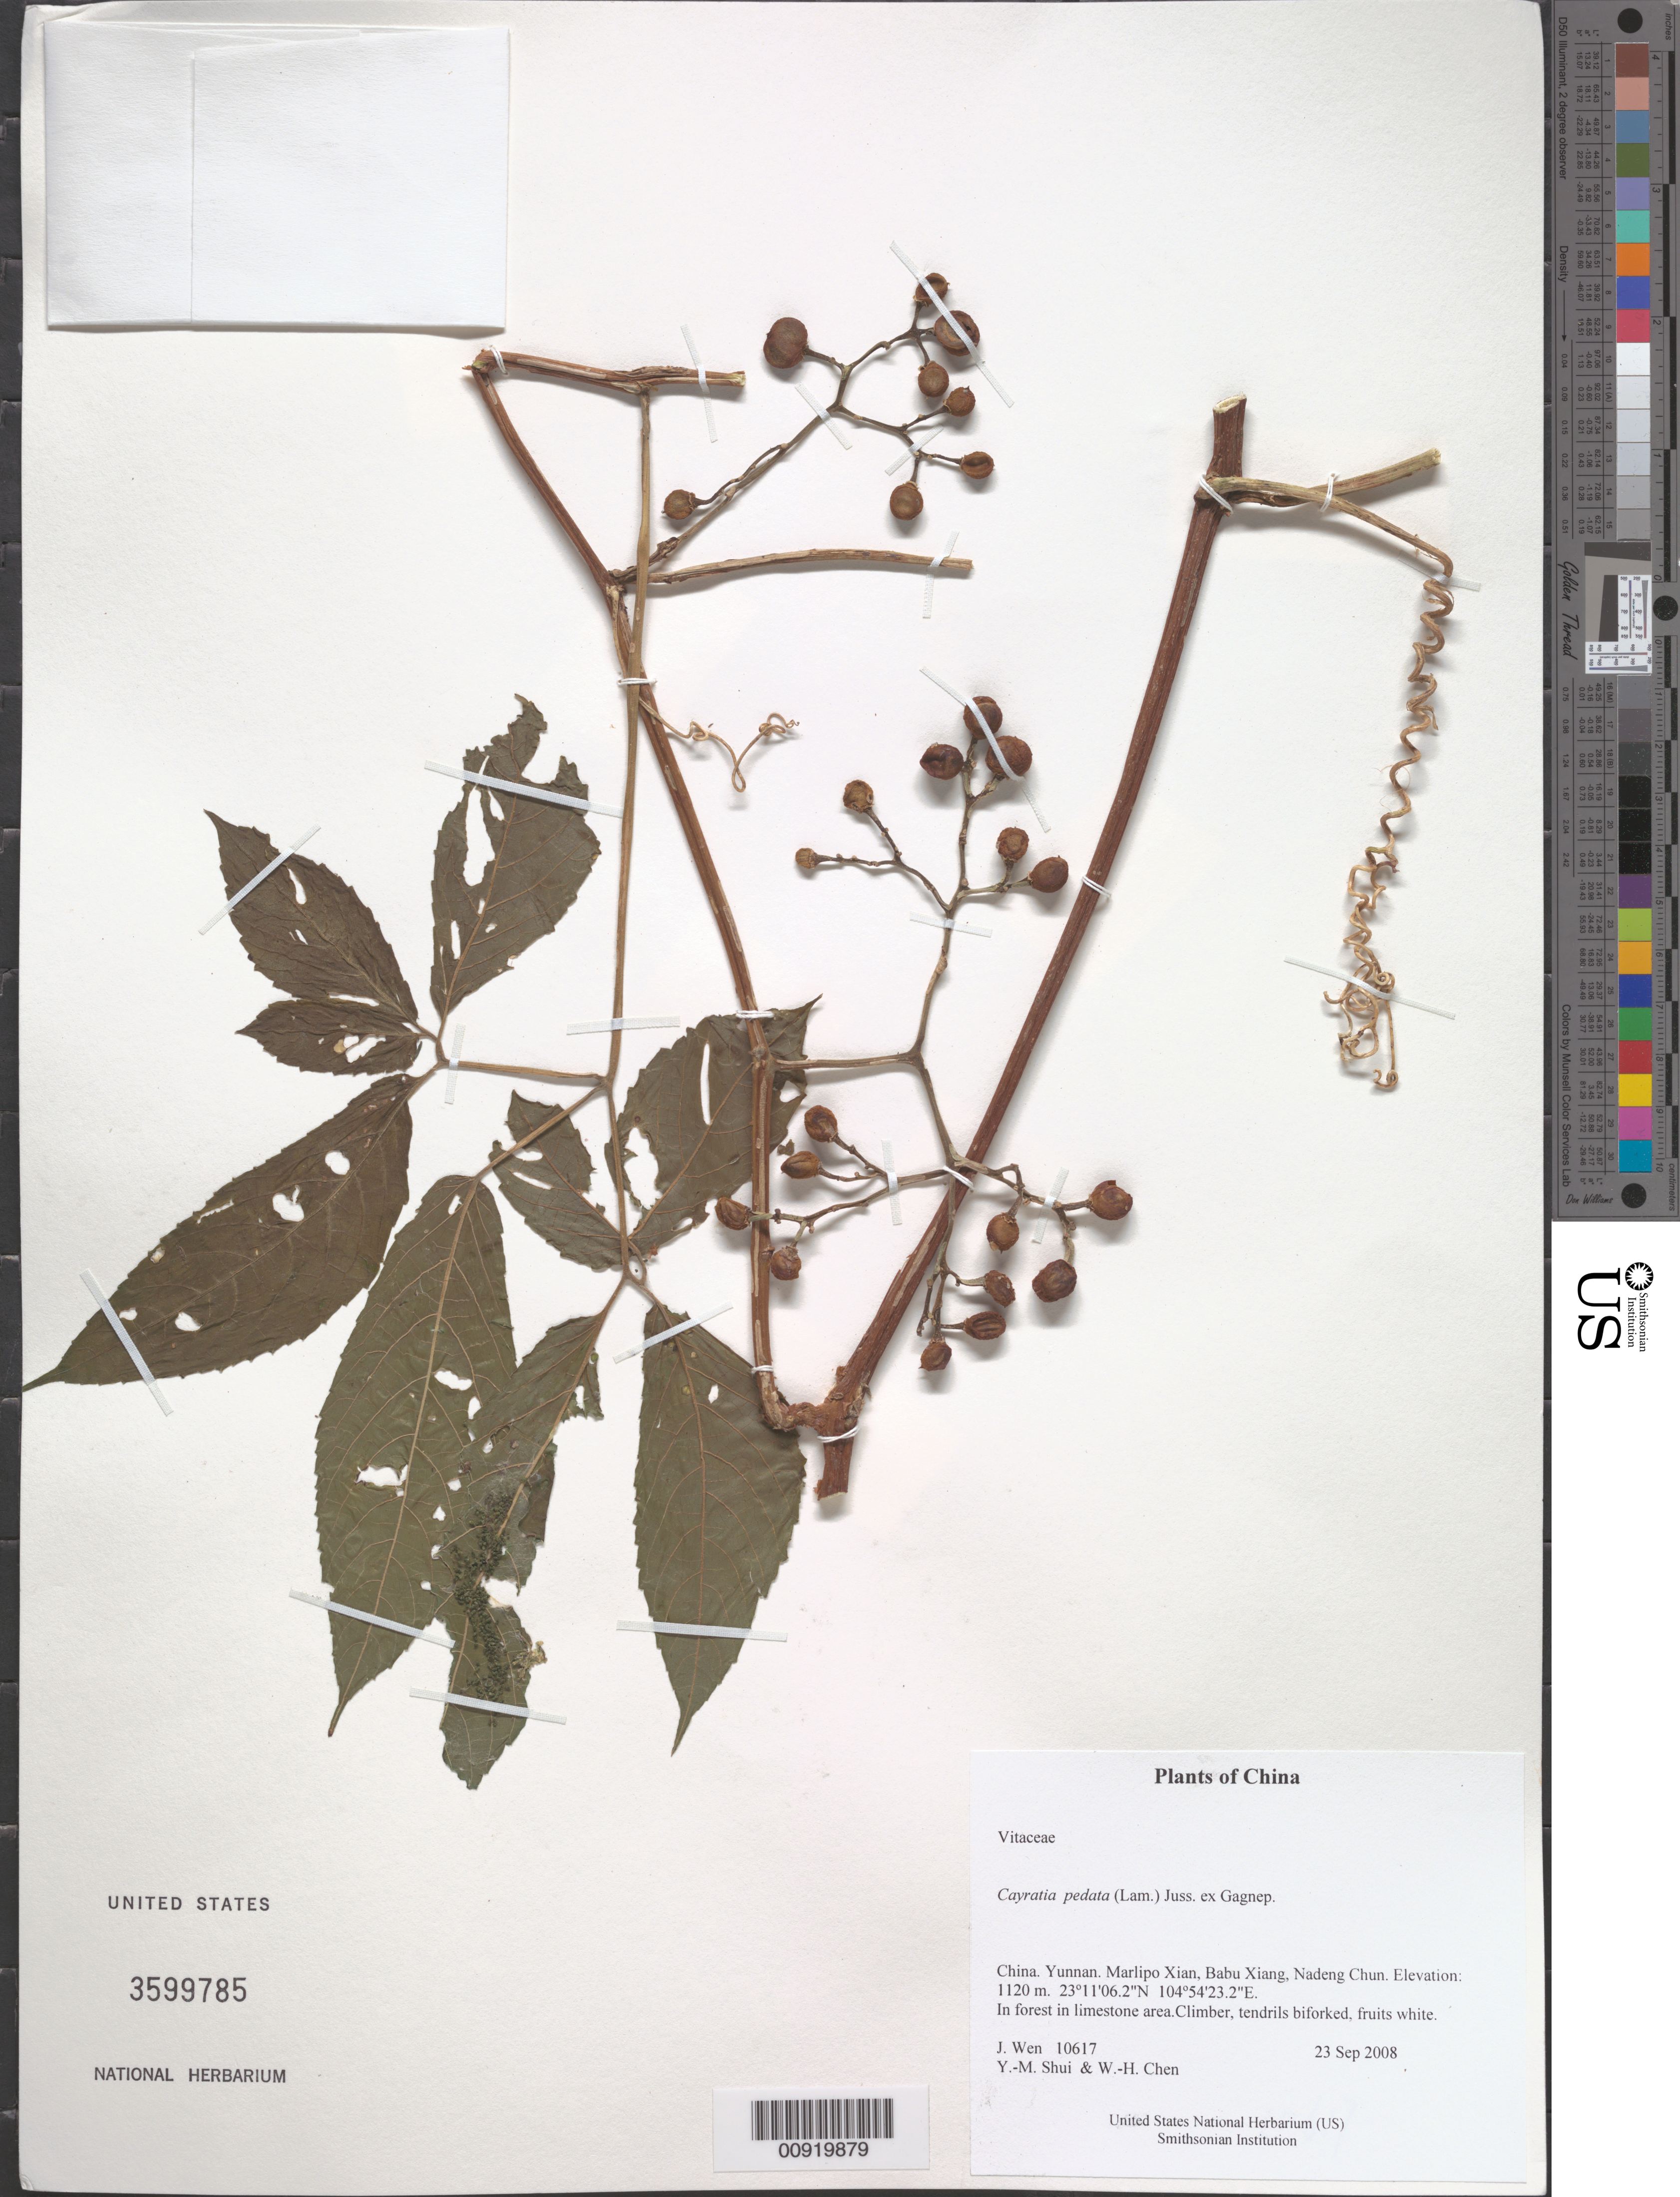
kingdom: Plantae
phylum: Tracheophyta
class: Magnoliopsida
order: Vitales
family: Vitaceae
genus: Cayratia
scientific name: Cayratia pedata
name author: (Lour.) Gagnep.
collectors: J. Wen, Y. Shui & W. Chen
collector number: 10617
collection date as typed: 23 Sep 2008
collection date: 2008-09-23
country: China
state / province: Yunnan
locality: Marlipo Xian, Babu Xiang, Nadeng Chun.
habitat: In forest in limestone area.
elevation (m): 1120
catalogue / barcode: US 3599785